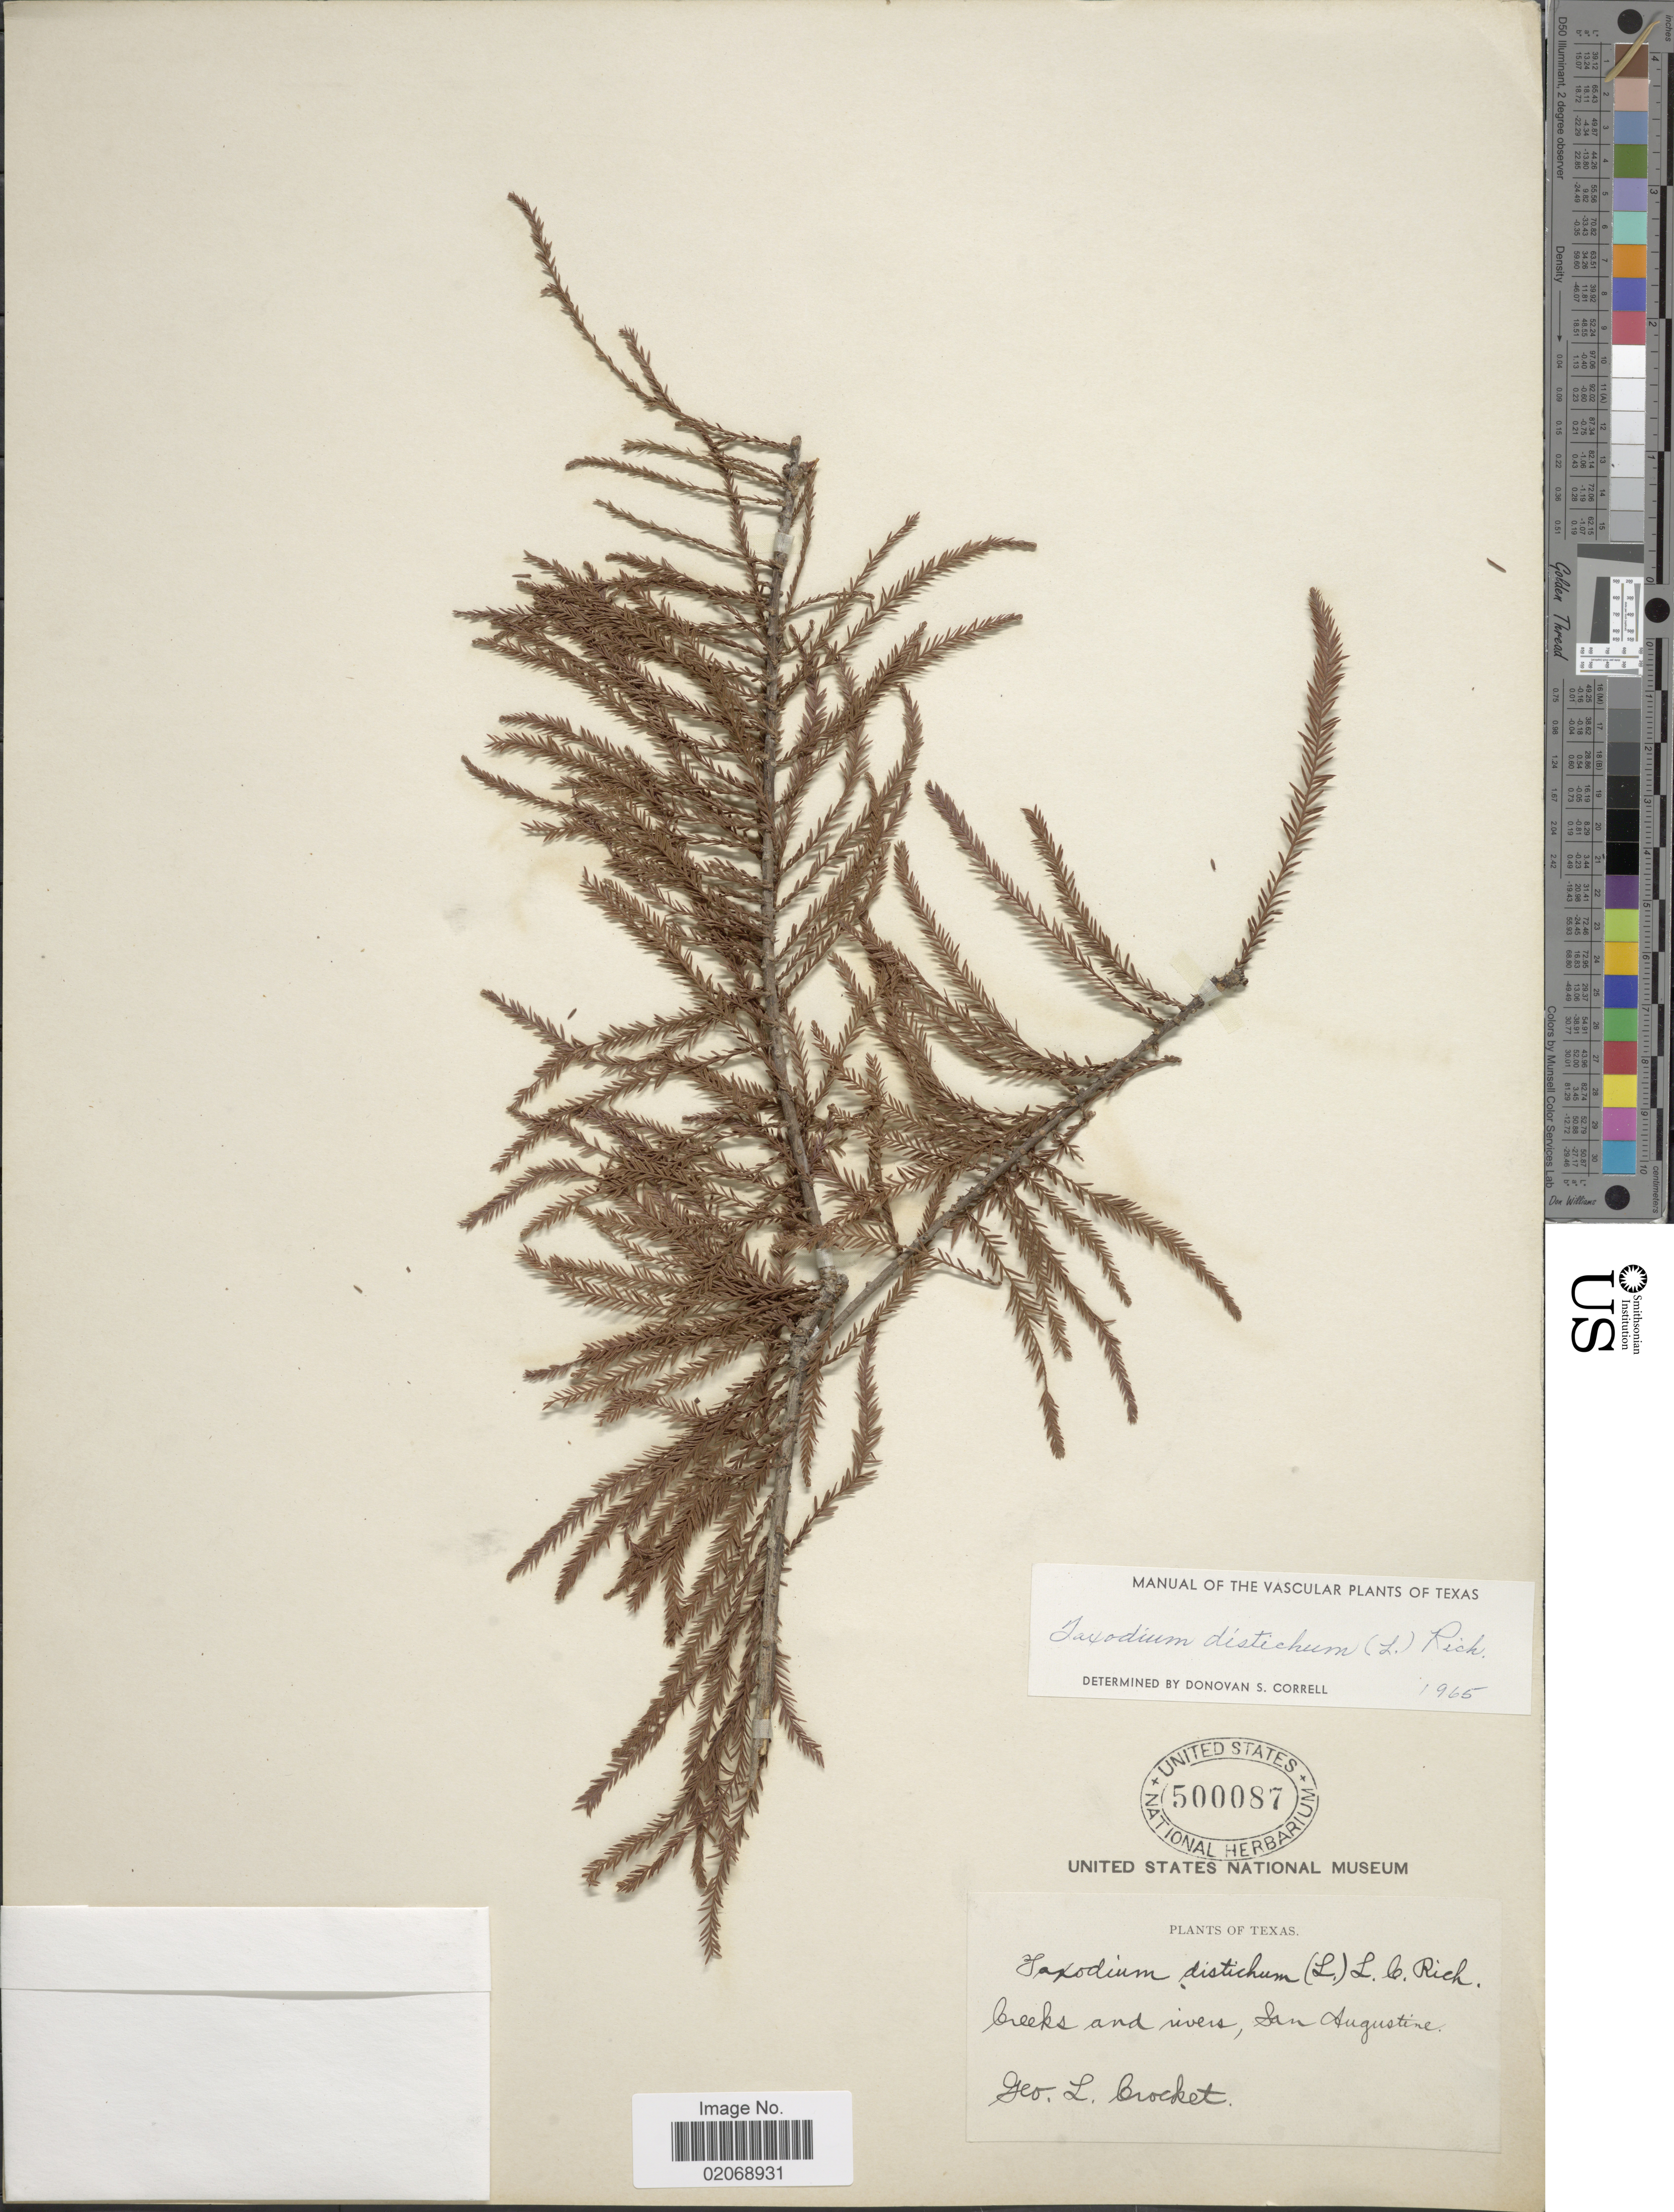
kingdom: Plantae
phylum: Tracheophyta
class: Pinopsida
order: Pinales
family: Cupressaceae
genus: Taxodium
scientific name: Taxodium distichum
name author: (L.) Rich.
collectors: G. Crocket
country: United States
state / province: Texas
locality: Creeks and rivers, San Augustine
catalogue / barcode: US 500087